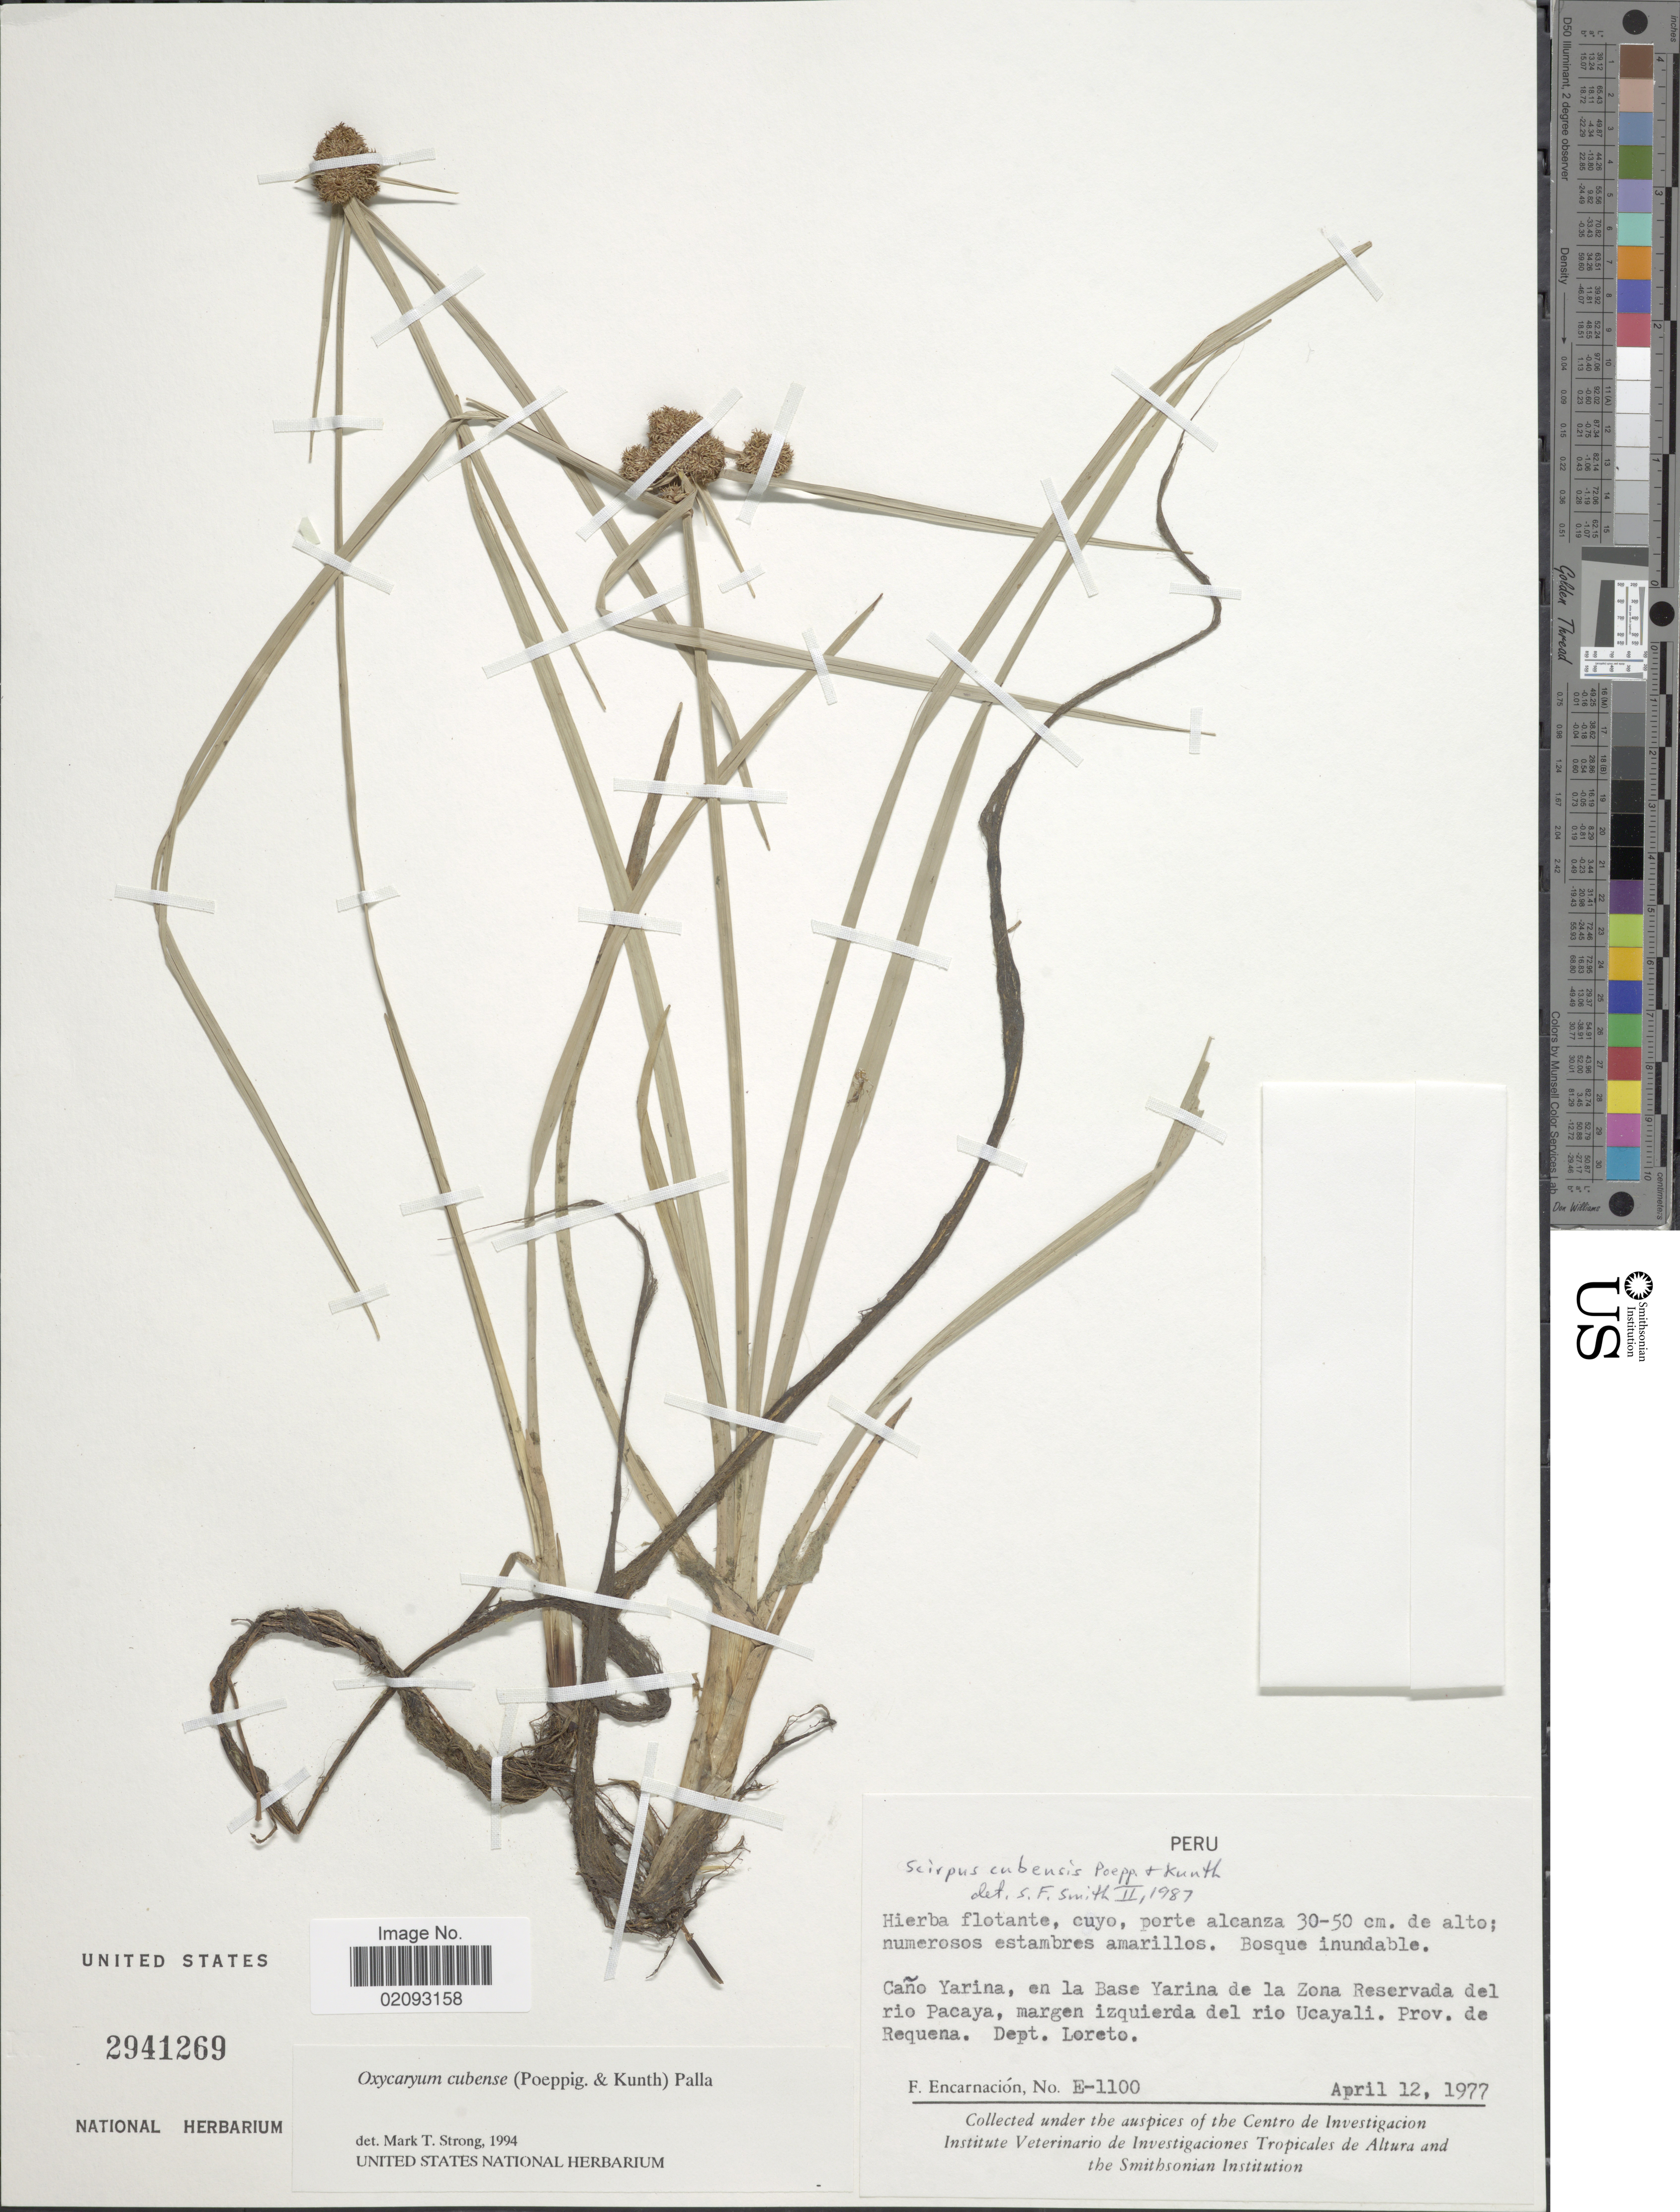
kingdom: Plantae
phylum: Tracheophyta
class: Liliopsida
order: Poales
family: Cyperaceae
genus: Cyperus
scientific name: Cyperus blepharoleptos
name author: Steud.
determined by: Strong, M. T., (US), Smithsonian Institution - National Museum of Natural History (UNITED STATES)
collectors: F. Encarnación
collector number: E-1100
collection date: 1977-04-12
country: Peru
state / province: Loreto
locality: Caño Yarina, en la Base Yarina de la Zona Reservada del rio Pacaya, margen izquierda del rio Ucayali, Prov de Requena, Dept Loreto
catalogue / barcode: US 2941269